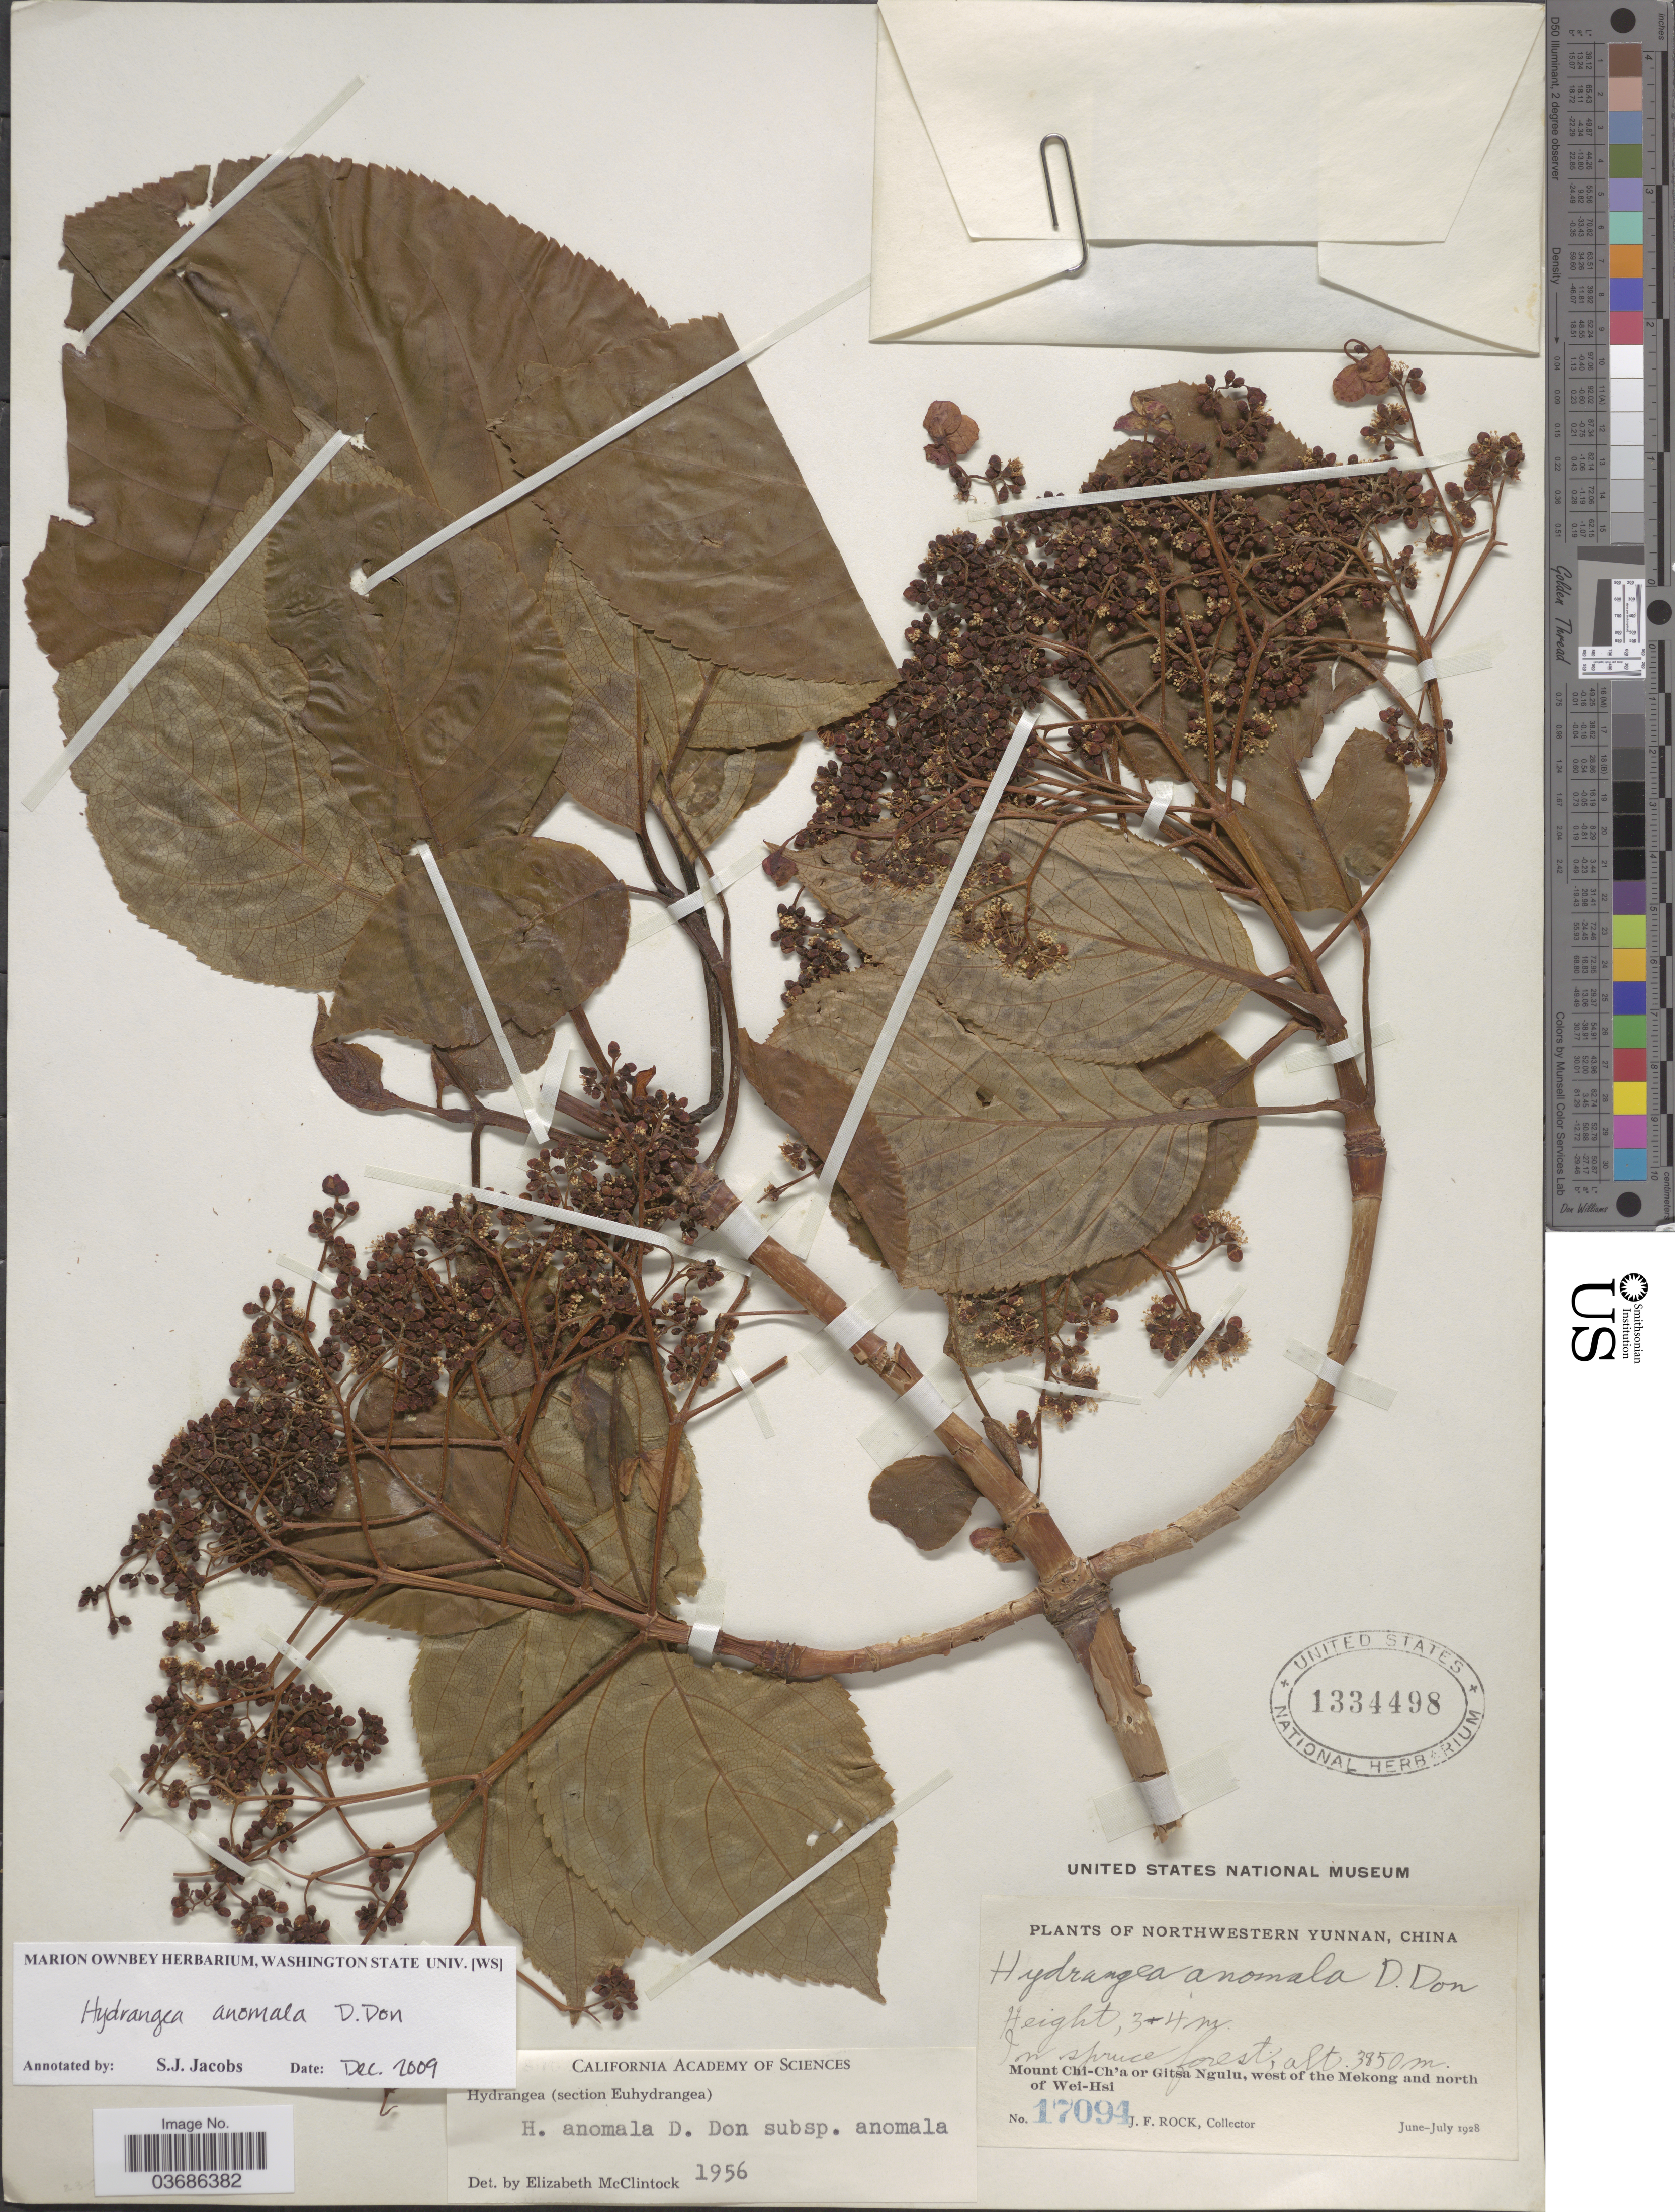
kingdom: Plantae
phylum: Tracheophyta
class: Magnoliopsida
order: Cornales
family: Hydrangeaceae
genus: Hydrangea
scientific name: Hydrangea anomala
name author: D. Don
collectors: J. Rock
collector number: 17094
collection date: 1928-06/1928-07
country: China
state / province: Yunnan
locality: Northwestern Yunnan. In spruce forest. Mount Chi-Ch'a or Gitsa Ngulu, west of the Mekong and north of Wei-Hsi.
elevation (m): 3850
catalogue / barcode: US 1334498